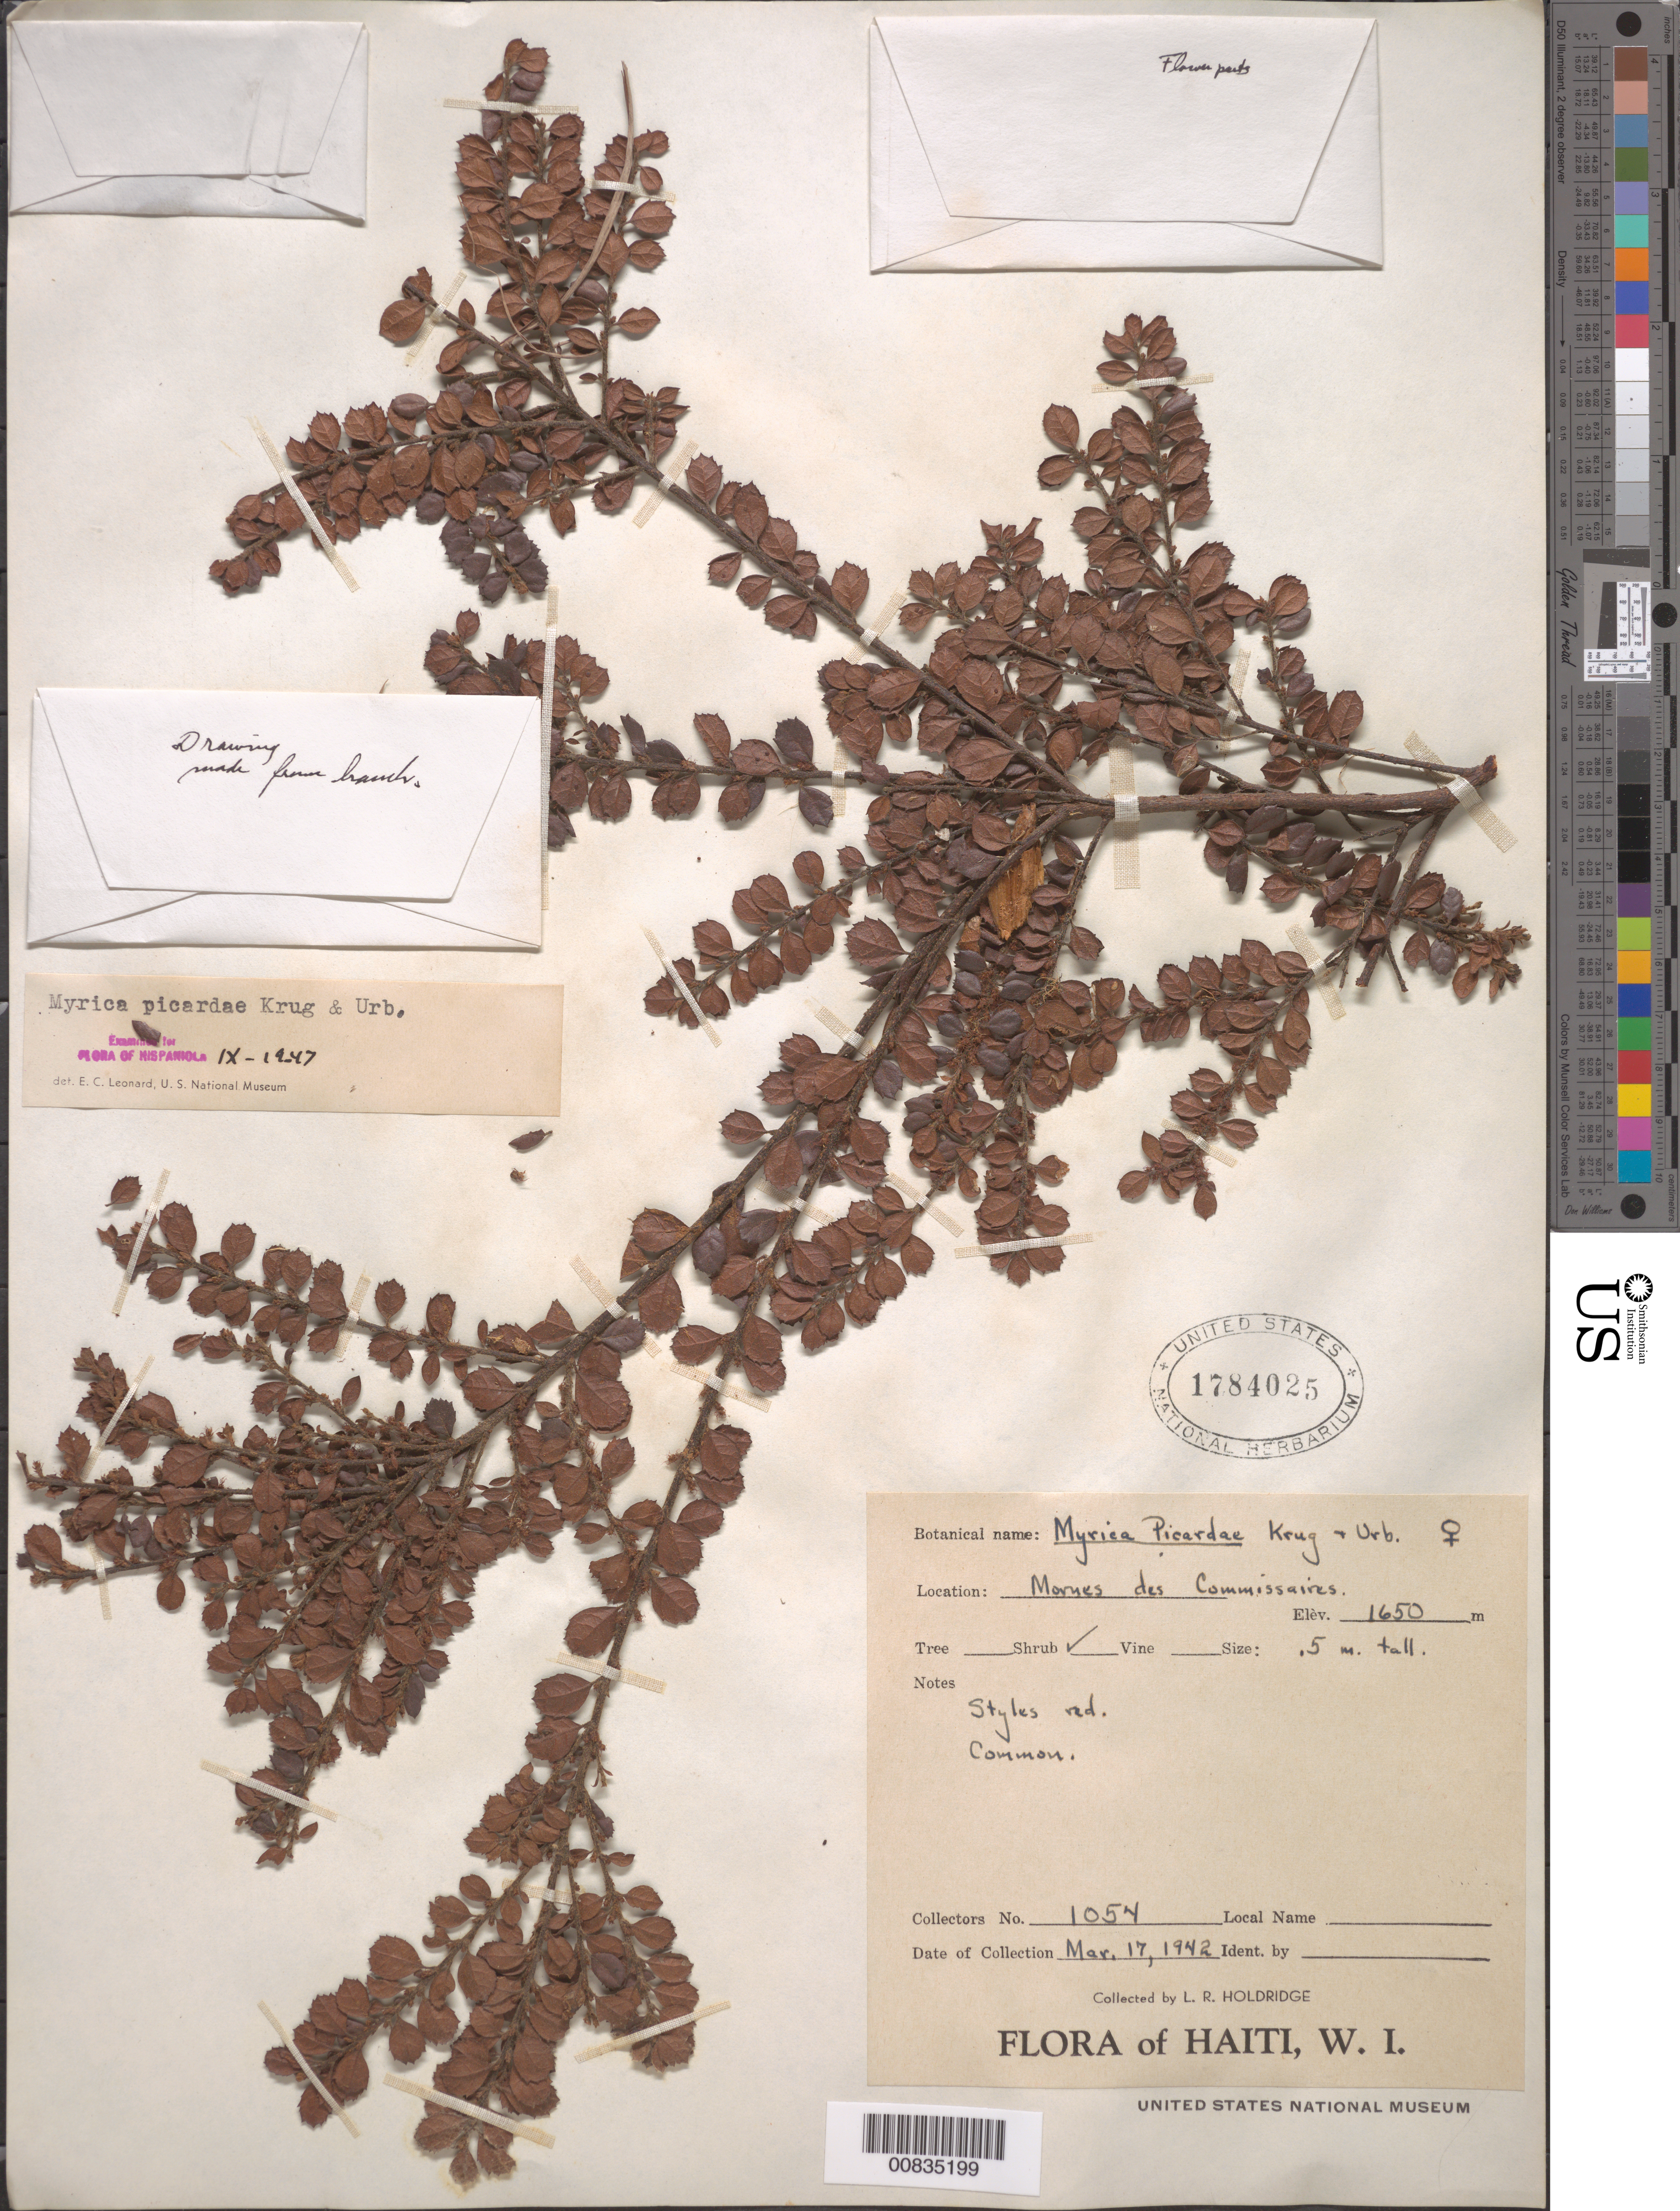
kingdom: Plantae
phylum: Tracheophyta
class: Magnoliopsida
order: Fagales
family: Myricaceae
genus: Morella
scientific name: Morella picardae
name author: (Krug & Urb.) Wilbur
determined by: Strong, Mark T., (BOT), Smithsonian Institution - National Museum of Natural History (UNITED STATES)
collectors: L. Holdridge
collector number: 1054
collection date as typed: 17 Mar 1942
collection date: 1942-03-17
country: Haiti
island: Hispaniola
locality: Mornes des Commissaires.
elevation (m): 1650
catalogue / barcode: US 1784025